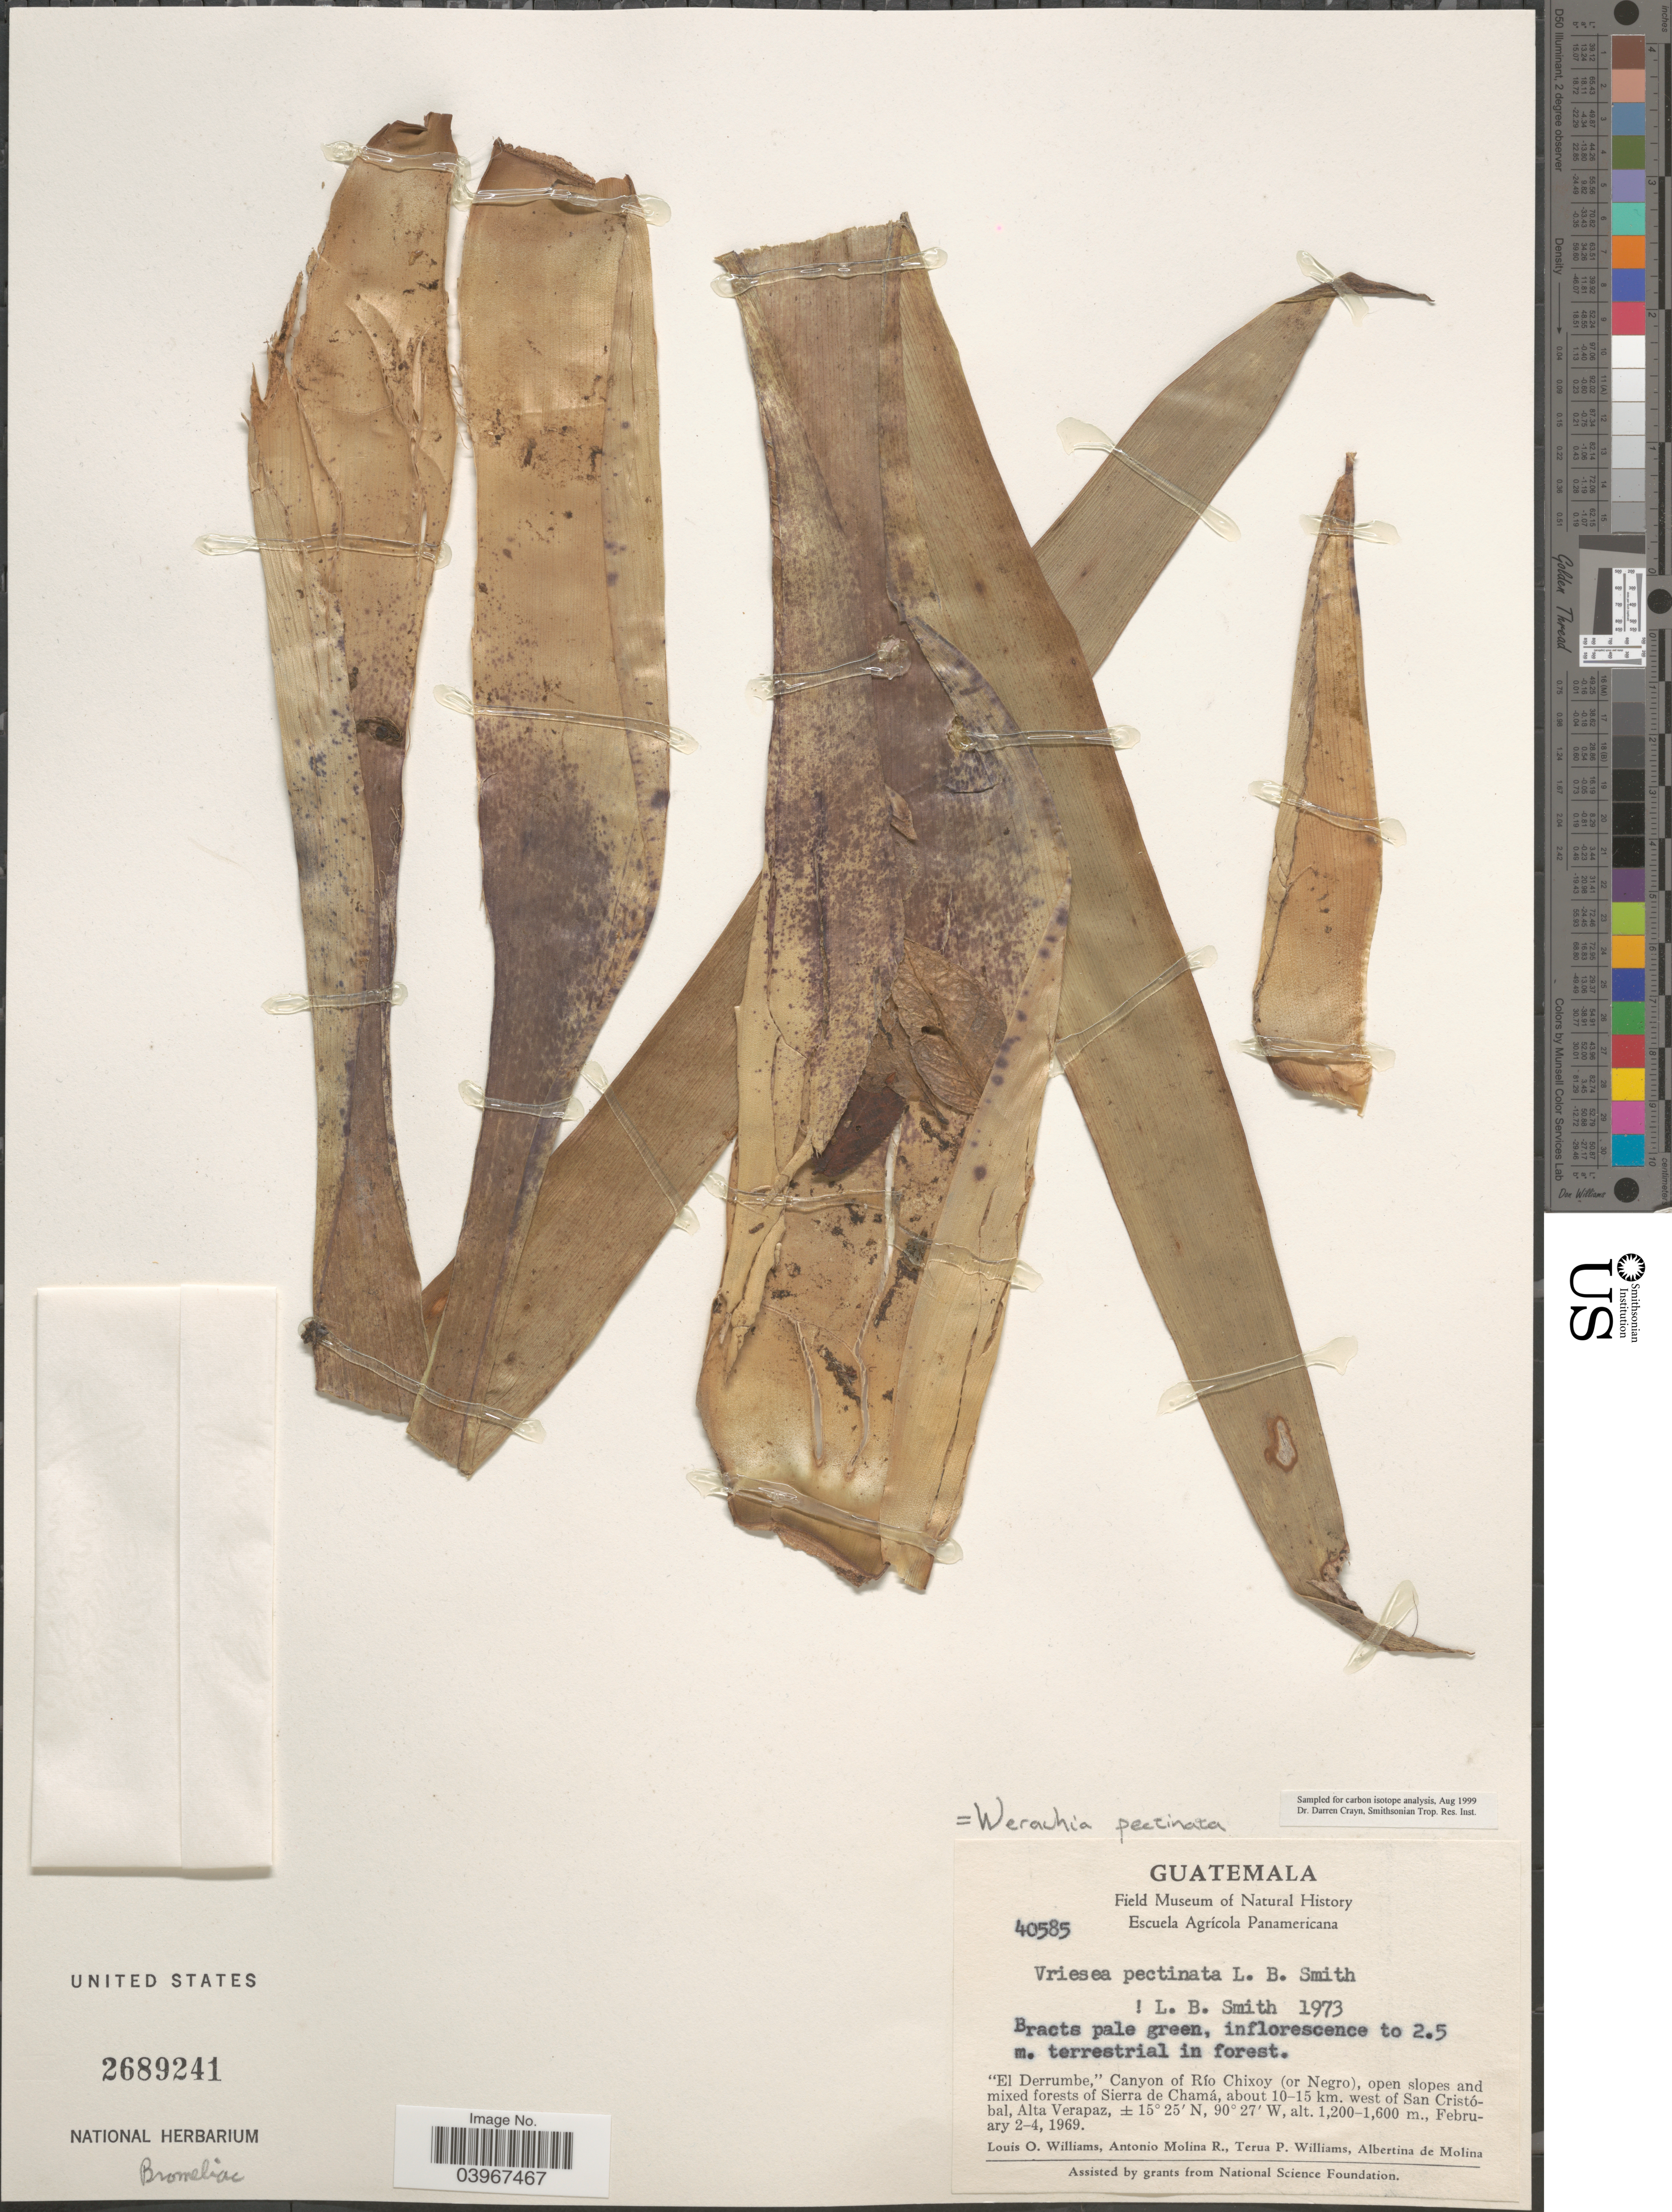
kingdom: Plantae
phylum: Tracheophyta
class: Liliopsida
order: Poales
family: Bromeliaceae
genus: Werauhia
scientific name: Werauhia pectinata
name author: (L.B. Sm.) J.R. Grant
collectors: L. O. Williams, A. Molina R., T. Williams & A. R. Molina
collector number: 40585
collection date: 1969-02-02/1969-02-04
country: Guatemala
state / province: Alta Verapaz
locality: El Derrumbe,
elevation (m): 1200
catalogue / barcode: US 2689241